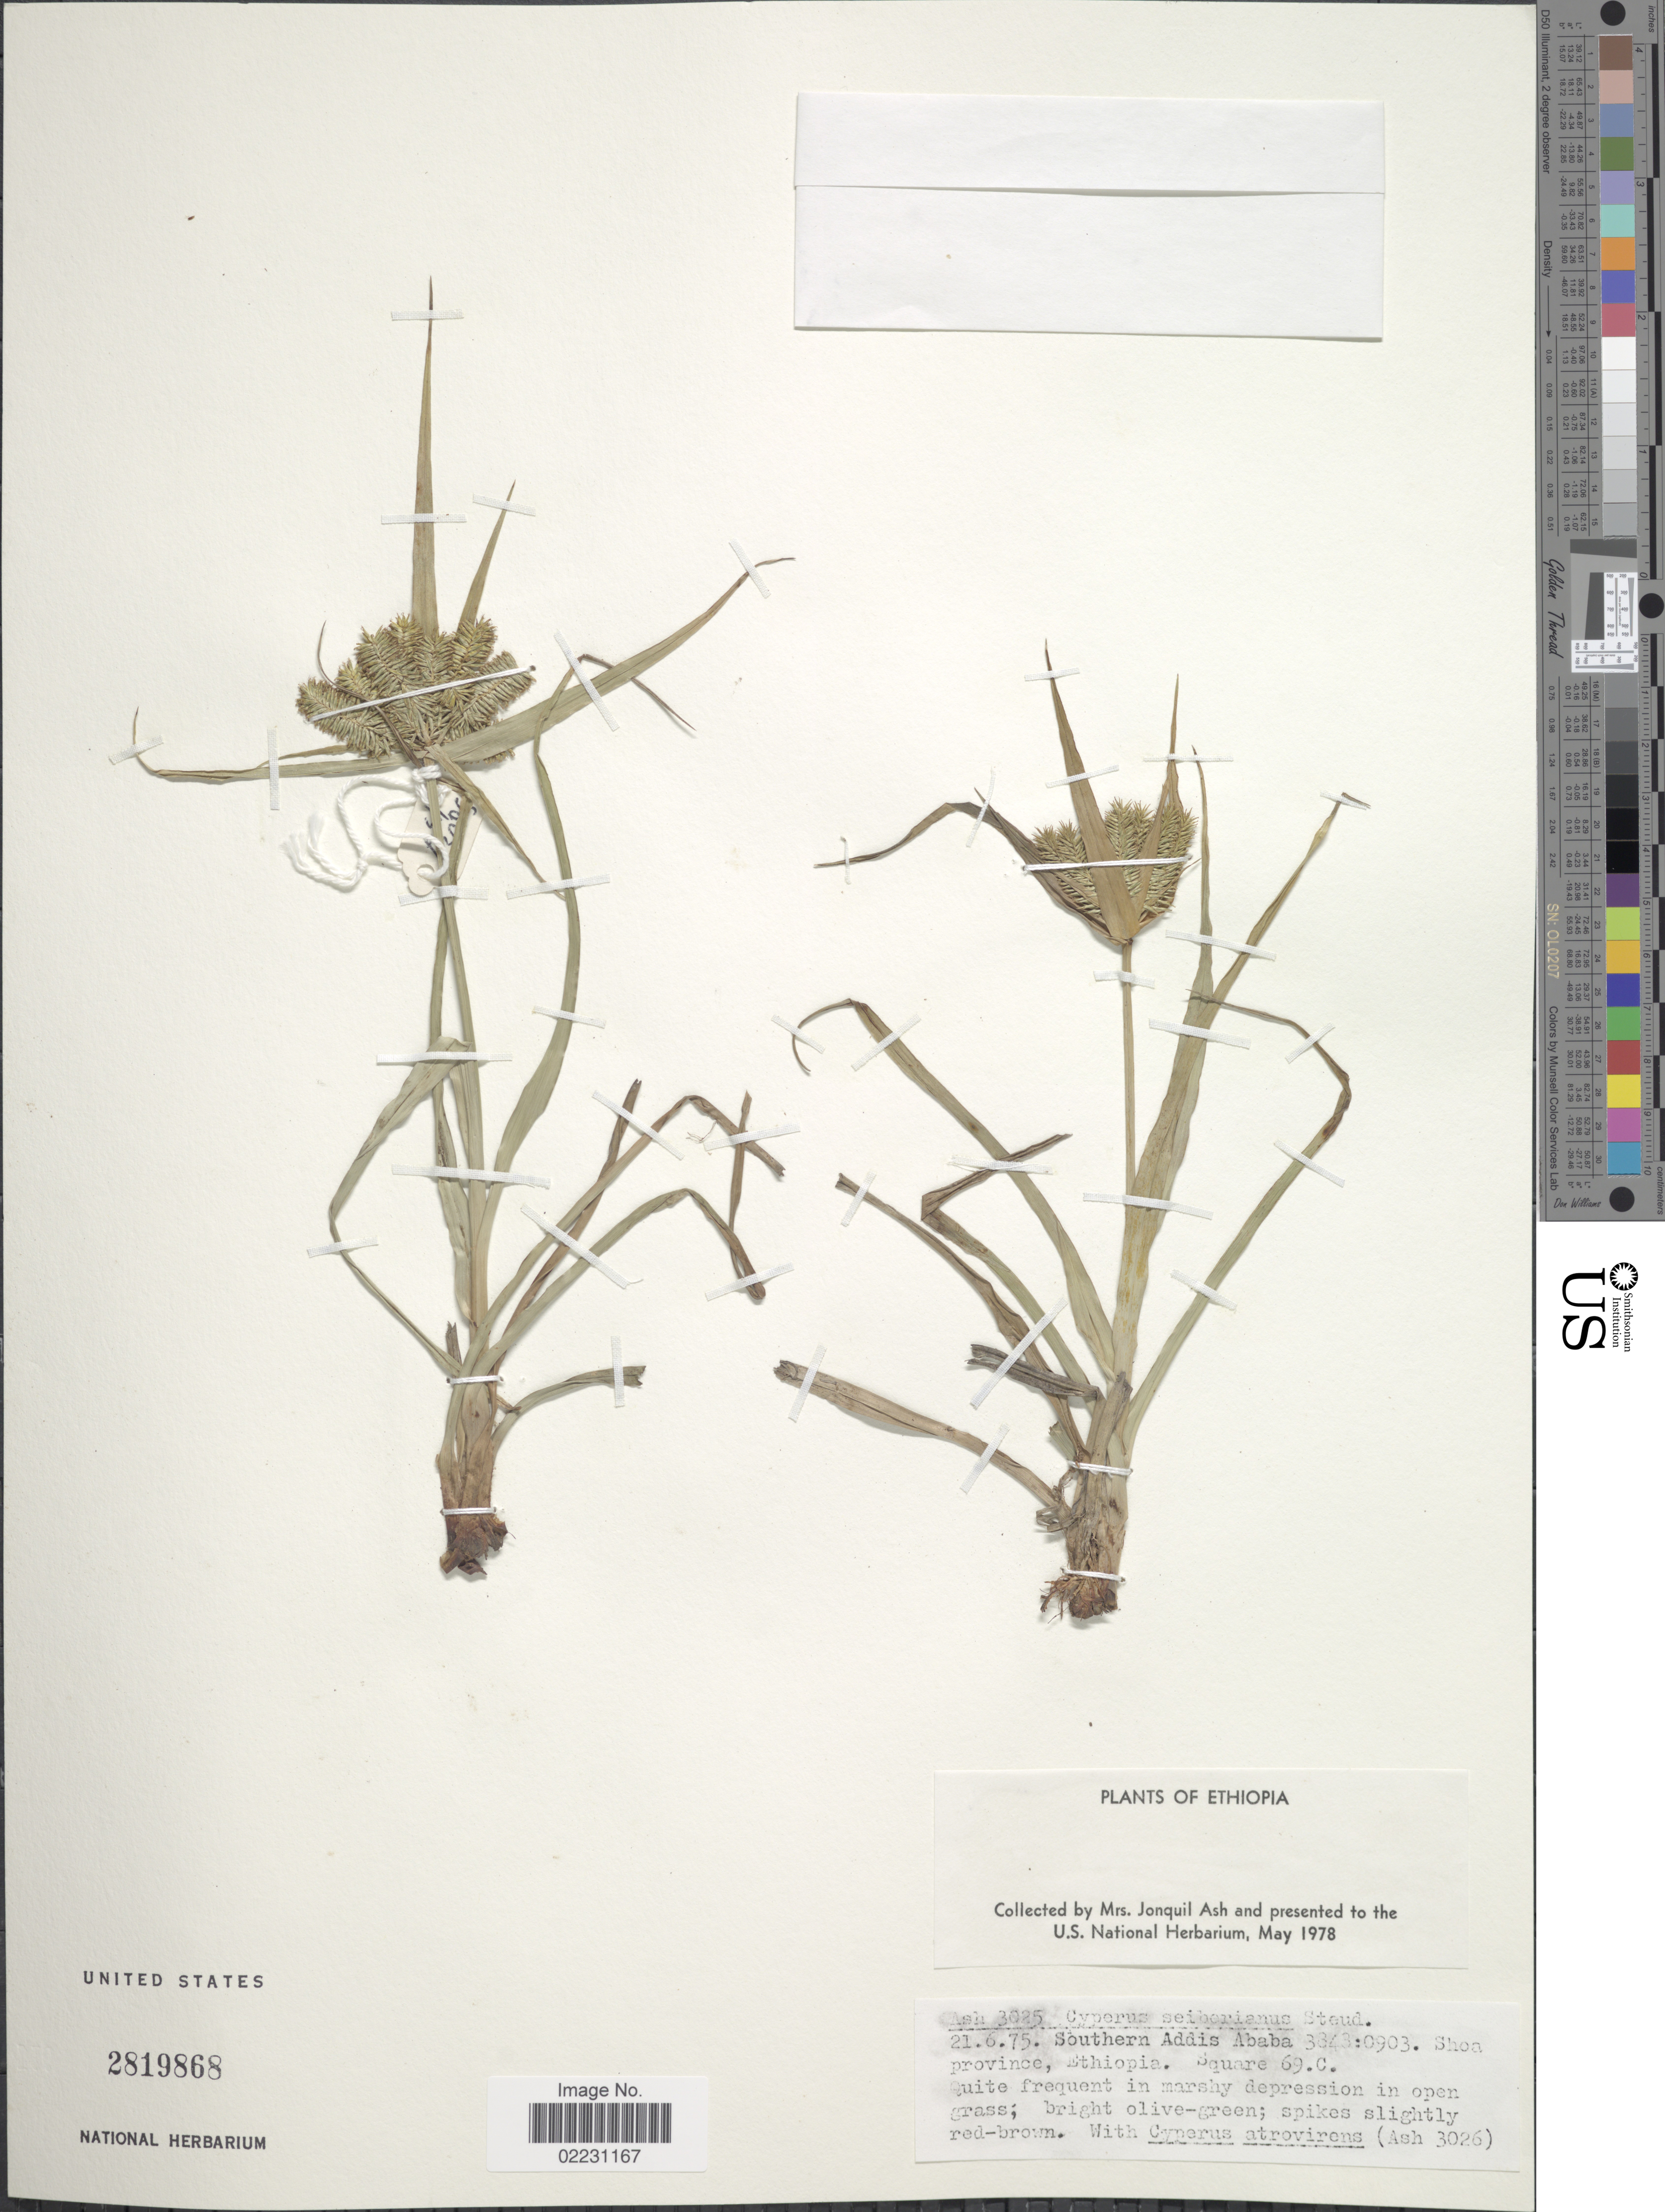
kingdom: Plantae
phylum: Tracheophyta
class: Liliopsida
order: Poales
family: Cyperaceae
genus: Cyperus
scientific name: Cyperus cyperoides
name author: (L.) Kuntze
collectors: -. Ash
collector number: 3025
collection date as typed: Transcribed d/m/y: 21/6/75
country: Ethiopia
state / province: Addis Ababa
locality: Southern Addis Ababa. Shoa Province. Square 69.C.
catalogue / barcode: US 2819868